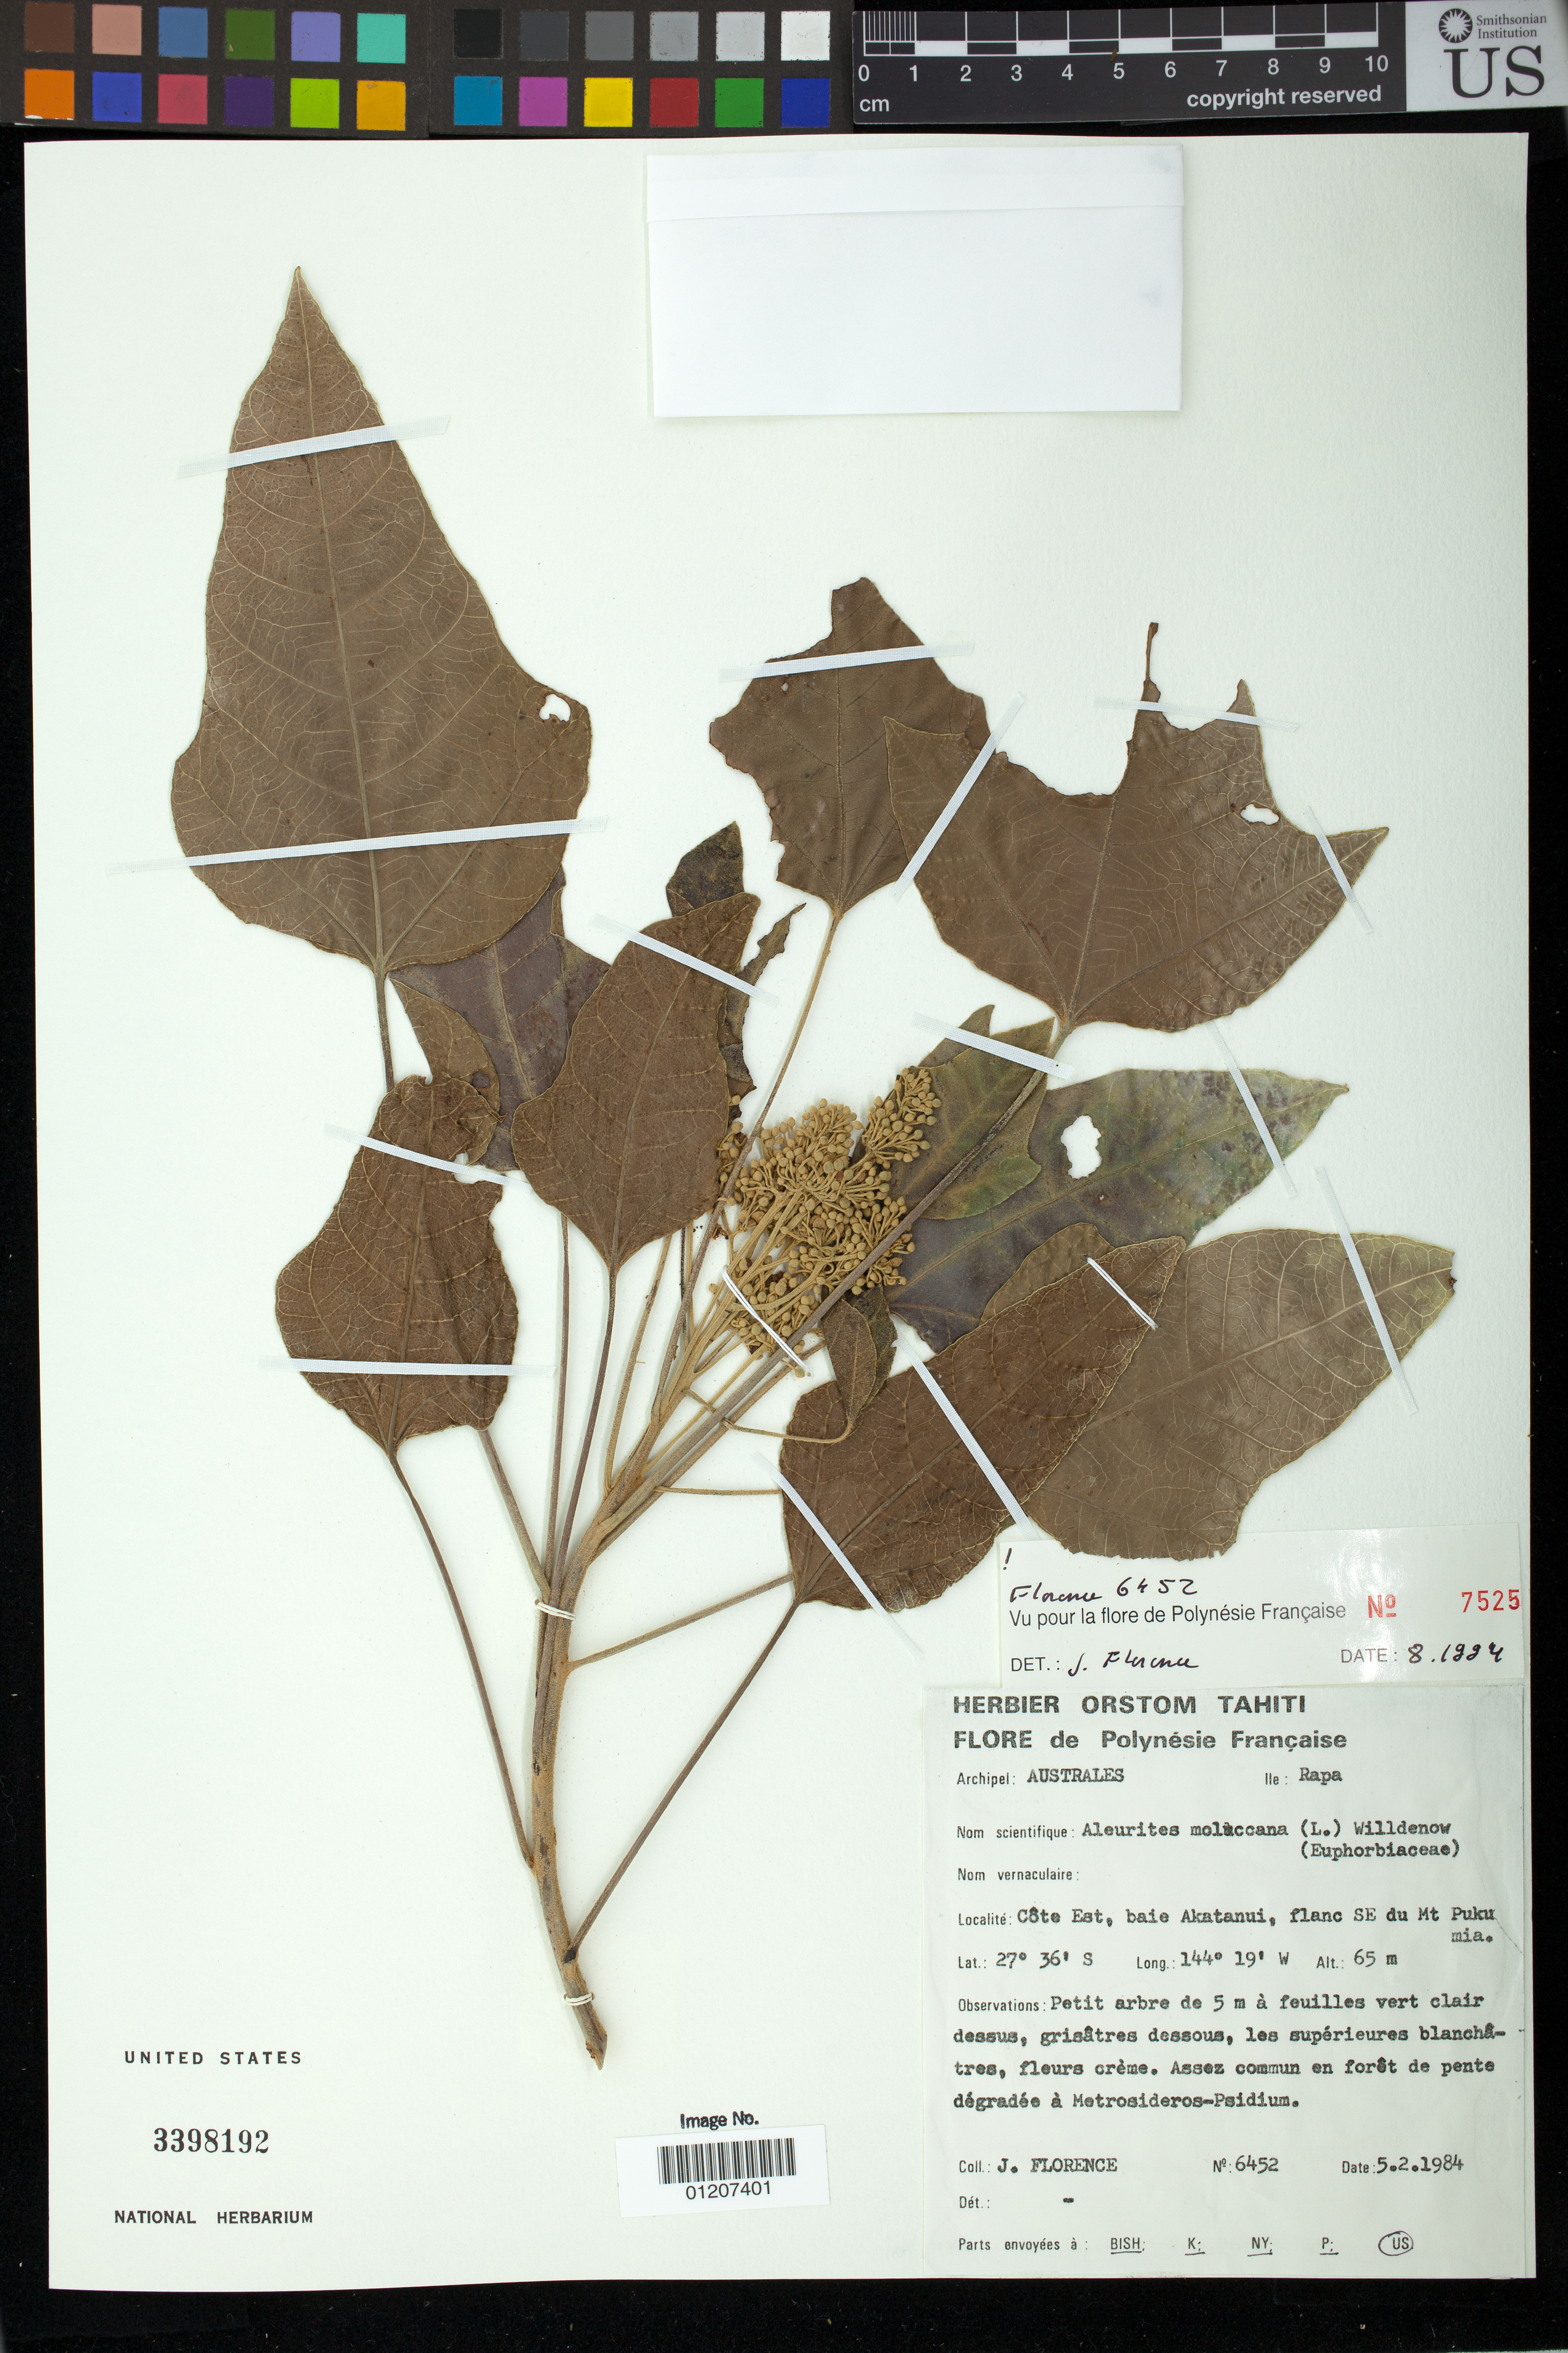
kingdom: Plantae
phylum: Tracheophyta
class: Magnoliopsida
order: Malpighiales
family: Euphorbiaceae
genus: Aleurites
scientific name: Aleurites moluccanus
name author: (L.) Willd.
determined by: Florence, J.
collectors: J. Florence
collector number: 6452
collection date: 1984-02-05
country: French Polynesia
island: Rapa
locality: Còte Est, baie Akatanui, flanc SE du Mt Pukumia.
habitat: En forèt de pente dègradè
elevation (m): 65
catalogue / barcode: US 3398192